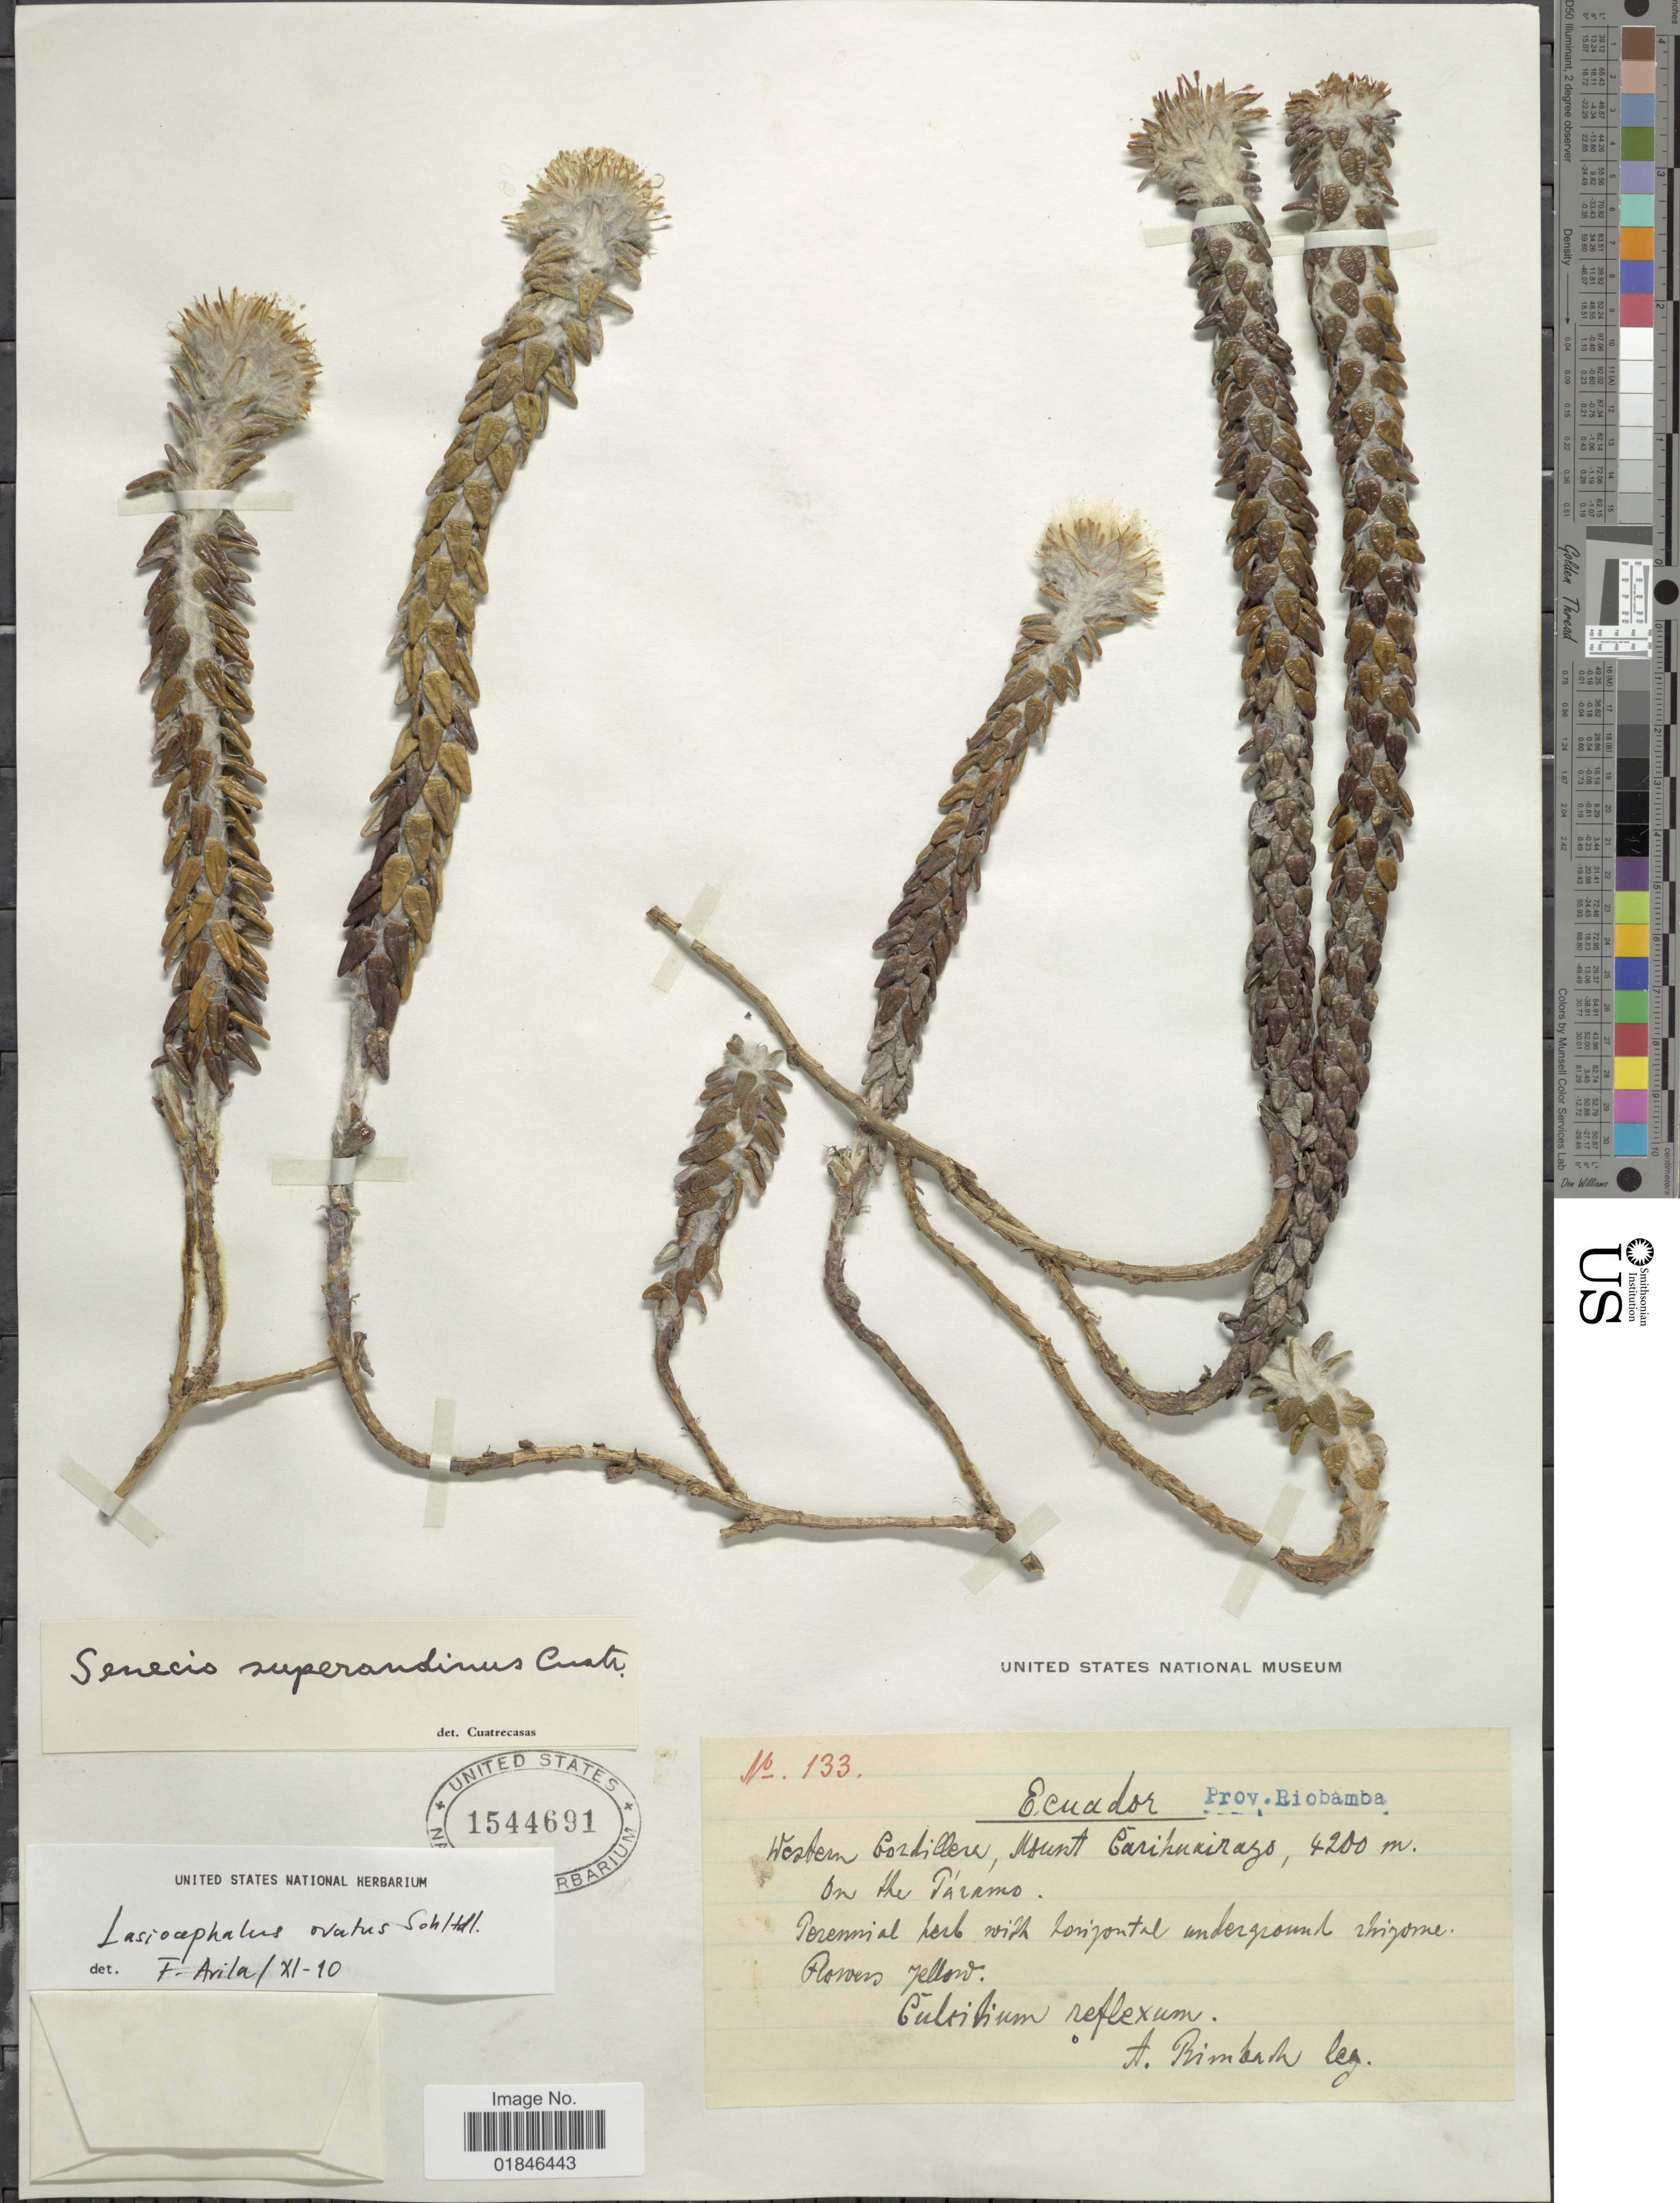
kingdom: Plantae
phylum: Tracheophyta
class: Magnoliopsida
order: Asterales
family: Asteraceae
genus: Senecio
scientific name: Senecio superandinus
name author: Cuatrec.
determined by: Salomon, Luciana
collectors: A. Rimbach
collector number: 133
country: Ecuador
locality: Ecuador. Western Cordillera , Mount Carihuairazo.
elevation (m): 4200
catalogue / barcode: US 1544691